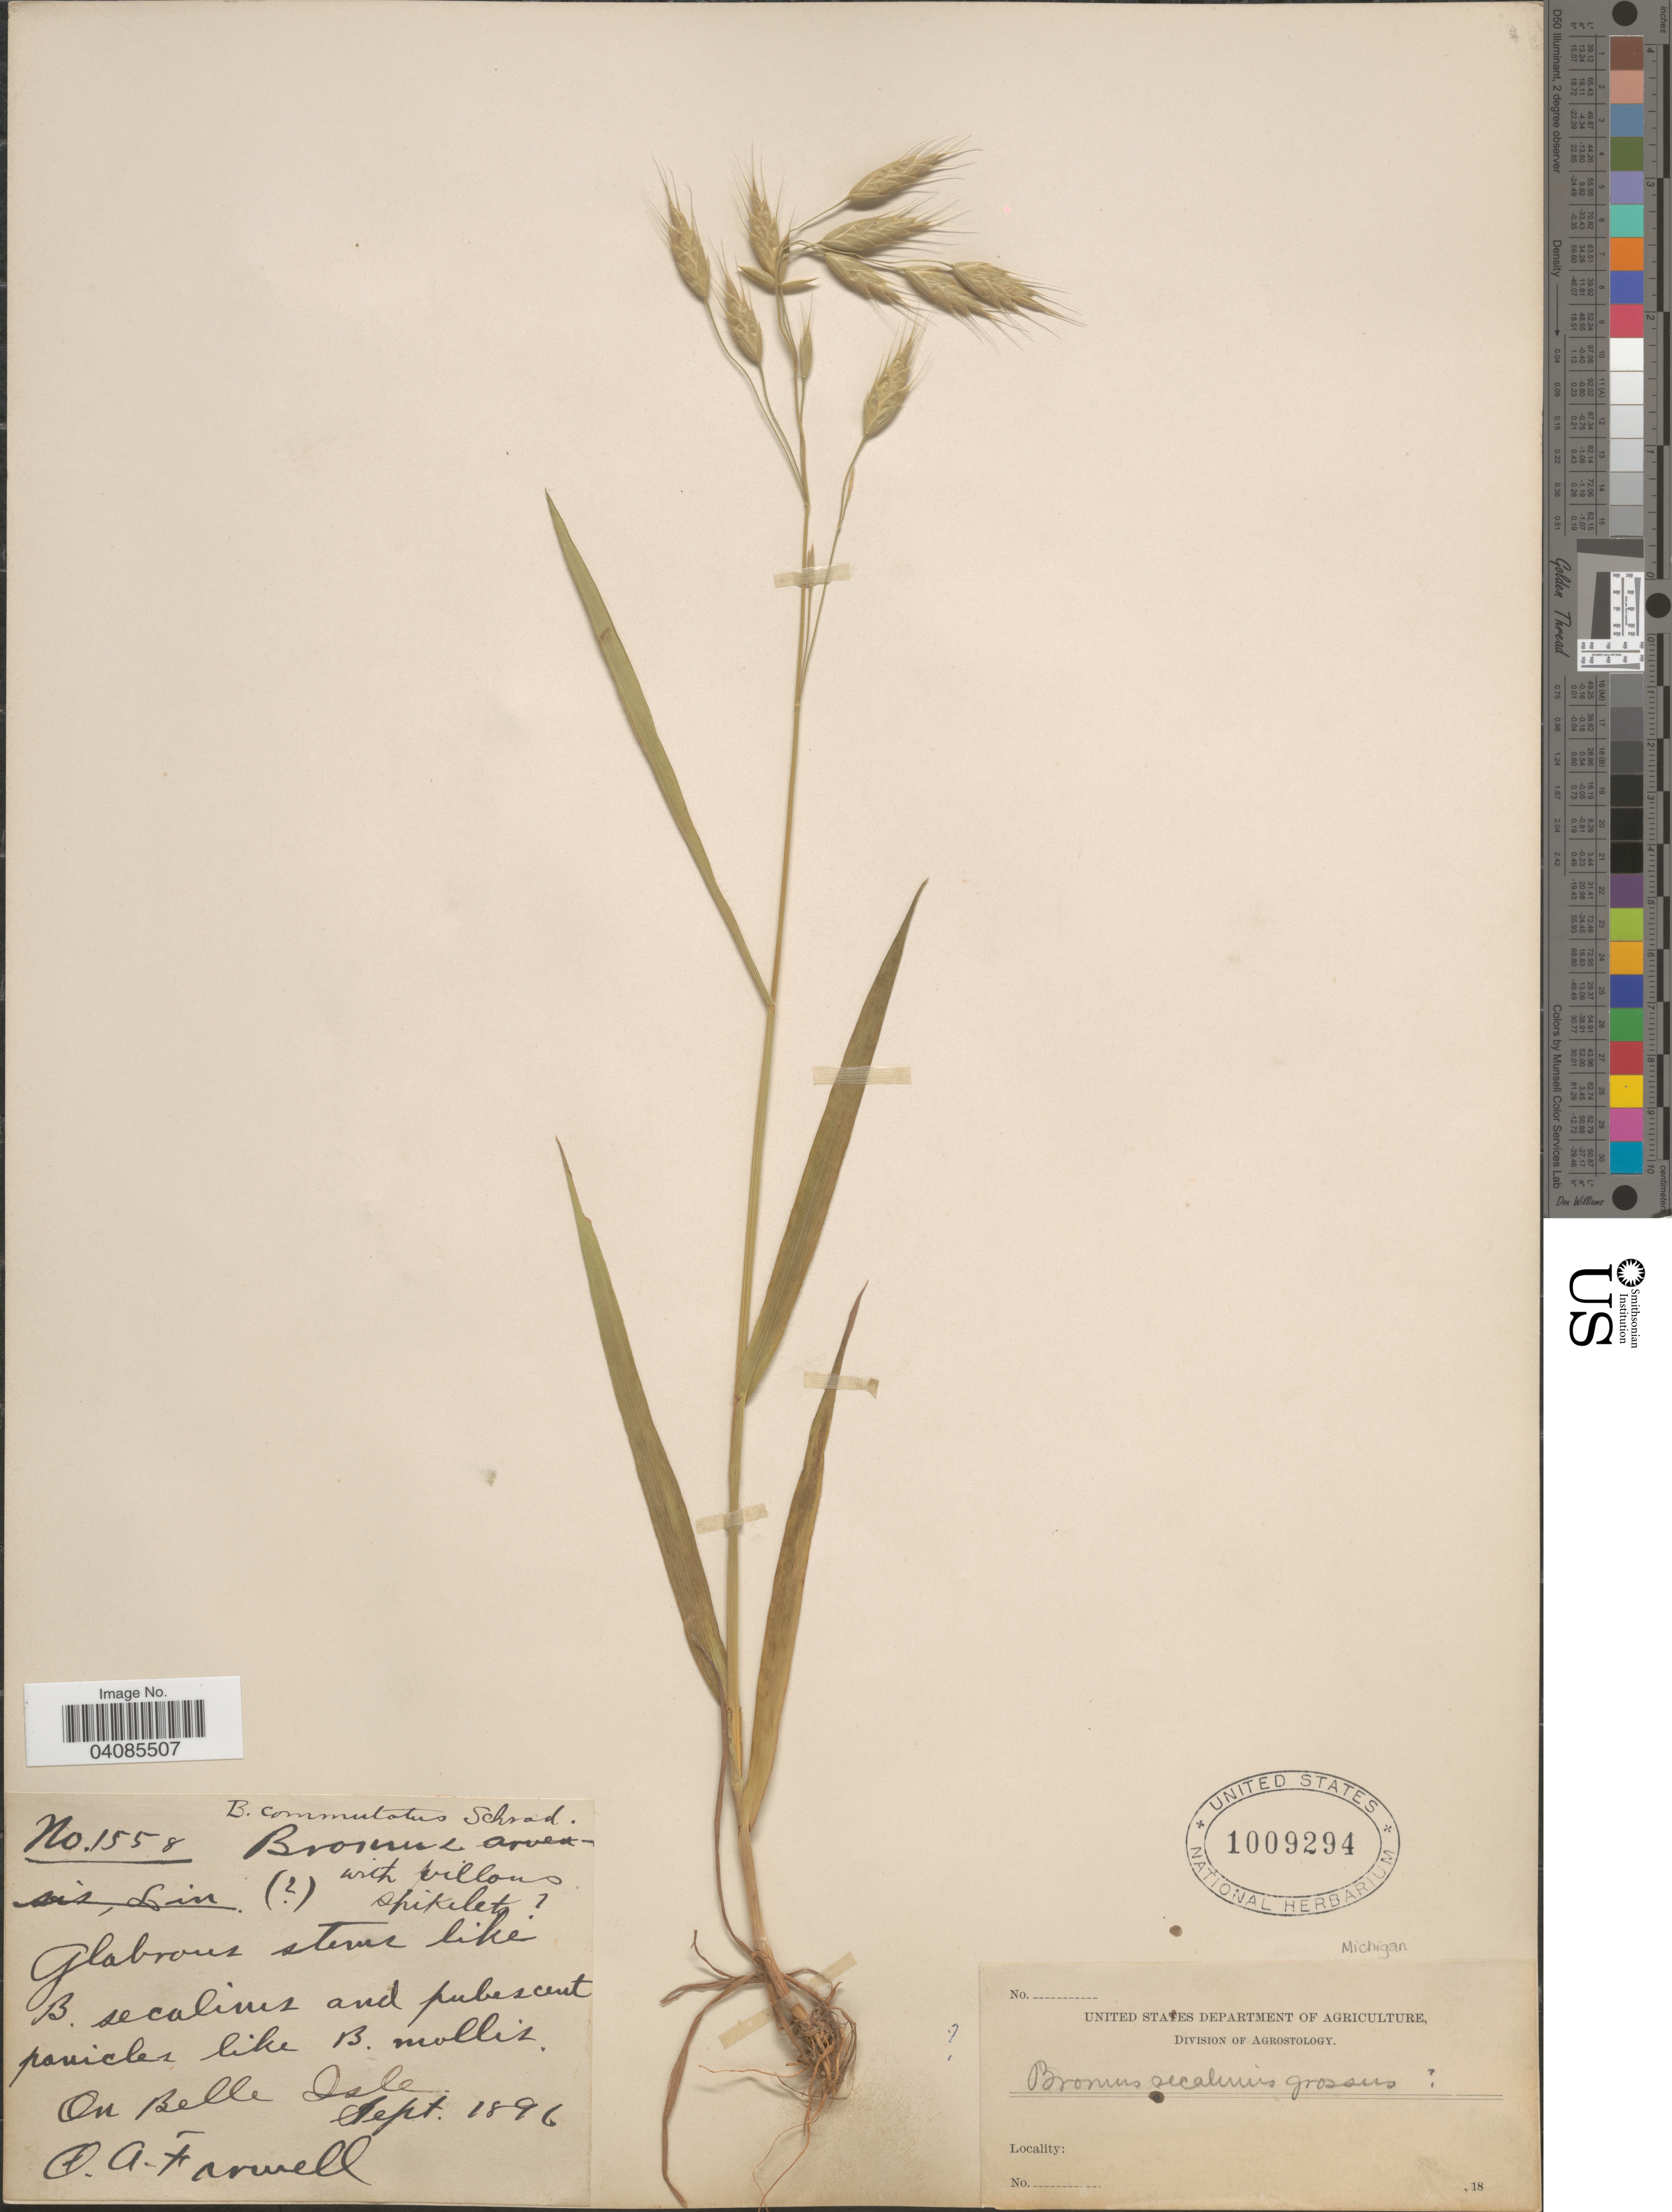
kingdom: Plantae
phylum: Tracheophyta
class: Liliopsida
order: Poales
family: Poaceae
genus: Bromus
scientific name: Bromus secalinus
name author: L.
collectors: O. Farwell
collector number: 155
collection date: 1896-09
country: United States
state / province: Michigan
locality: On Belle Isle.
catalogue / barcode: US 1009294